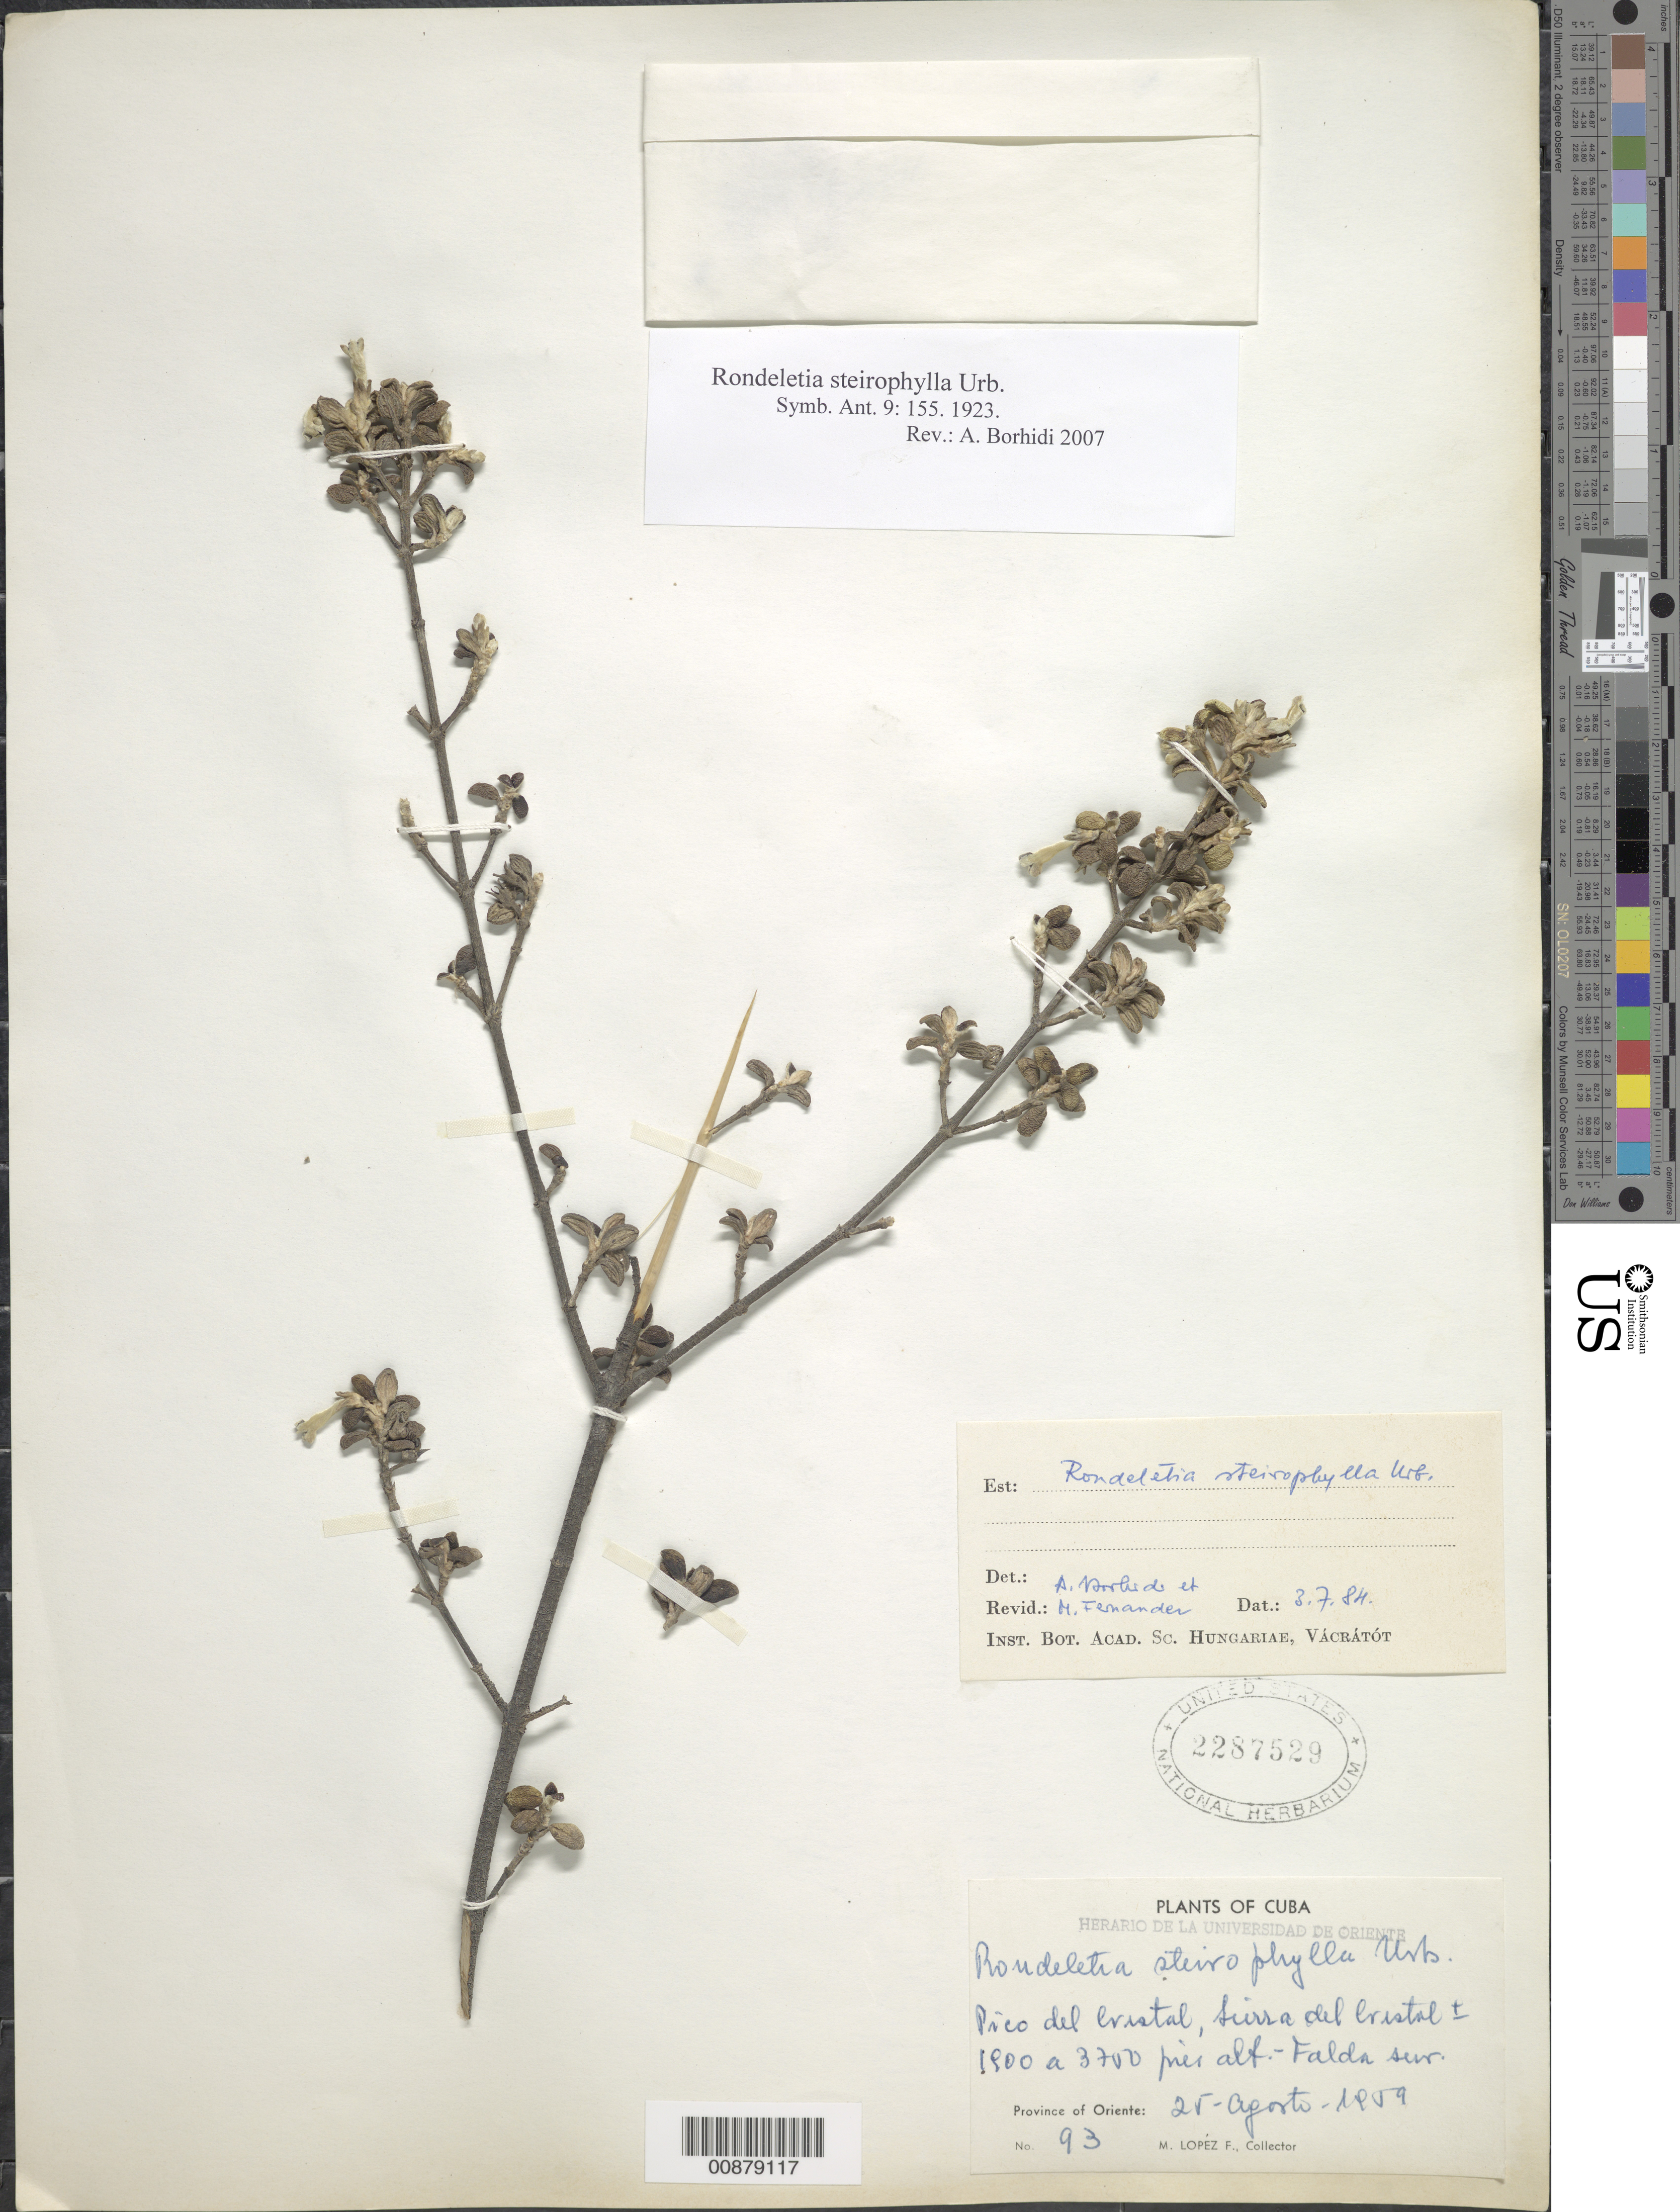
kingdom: Plantae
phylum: Tracheophyta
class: Magnoliopsida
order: Gentianales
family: Rubiaceae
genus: Rondeletia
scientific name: Rondeletia steirophylla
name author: Urb.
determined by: Borhidi, Attila L.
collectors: M. López Figueiras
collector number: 93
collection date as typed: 25 Aug 1959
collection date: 1959-08-25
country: Cuba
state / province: Oriente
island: Cuba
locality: Pico del Cristal, Sierra del Cristal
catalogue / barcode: US 2287529